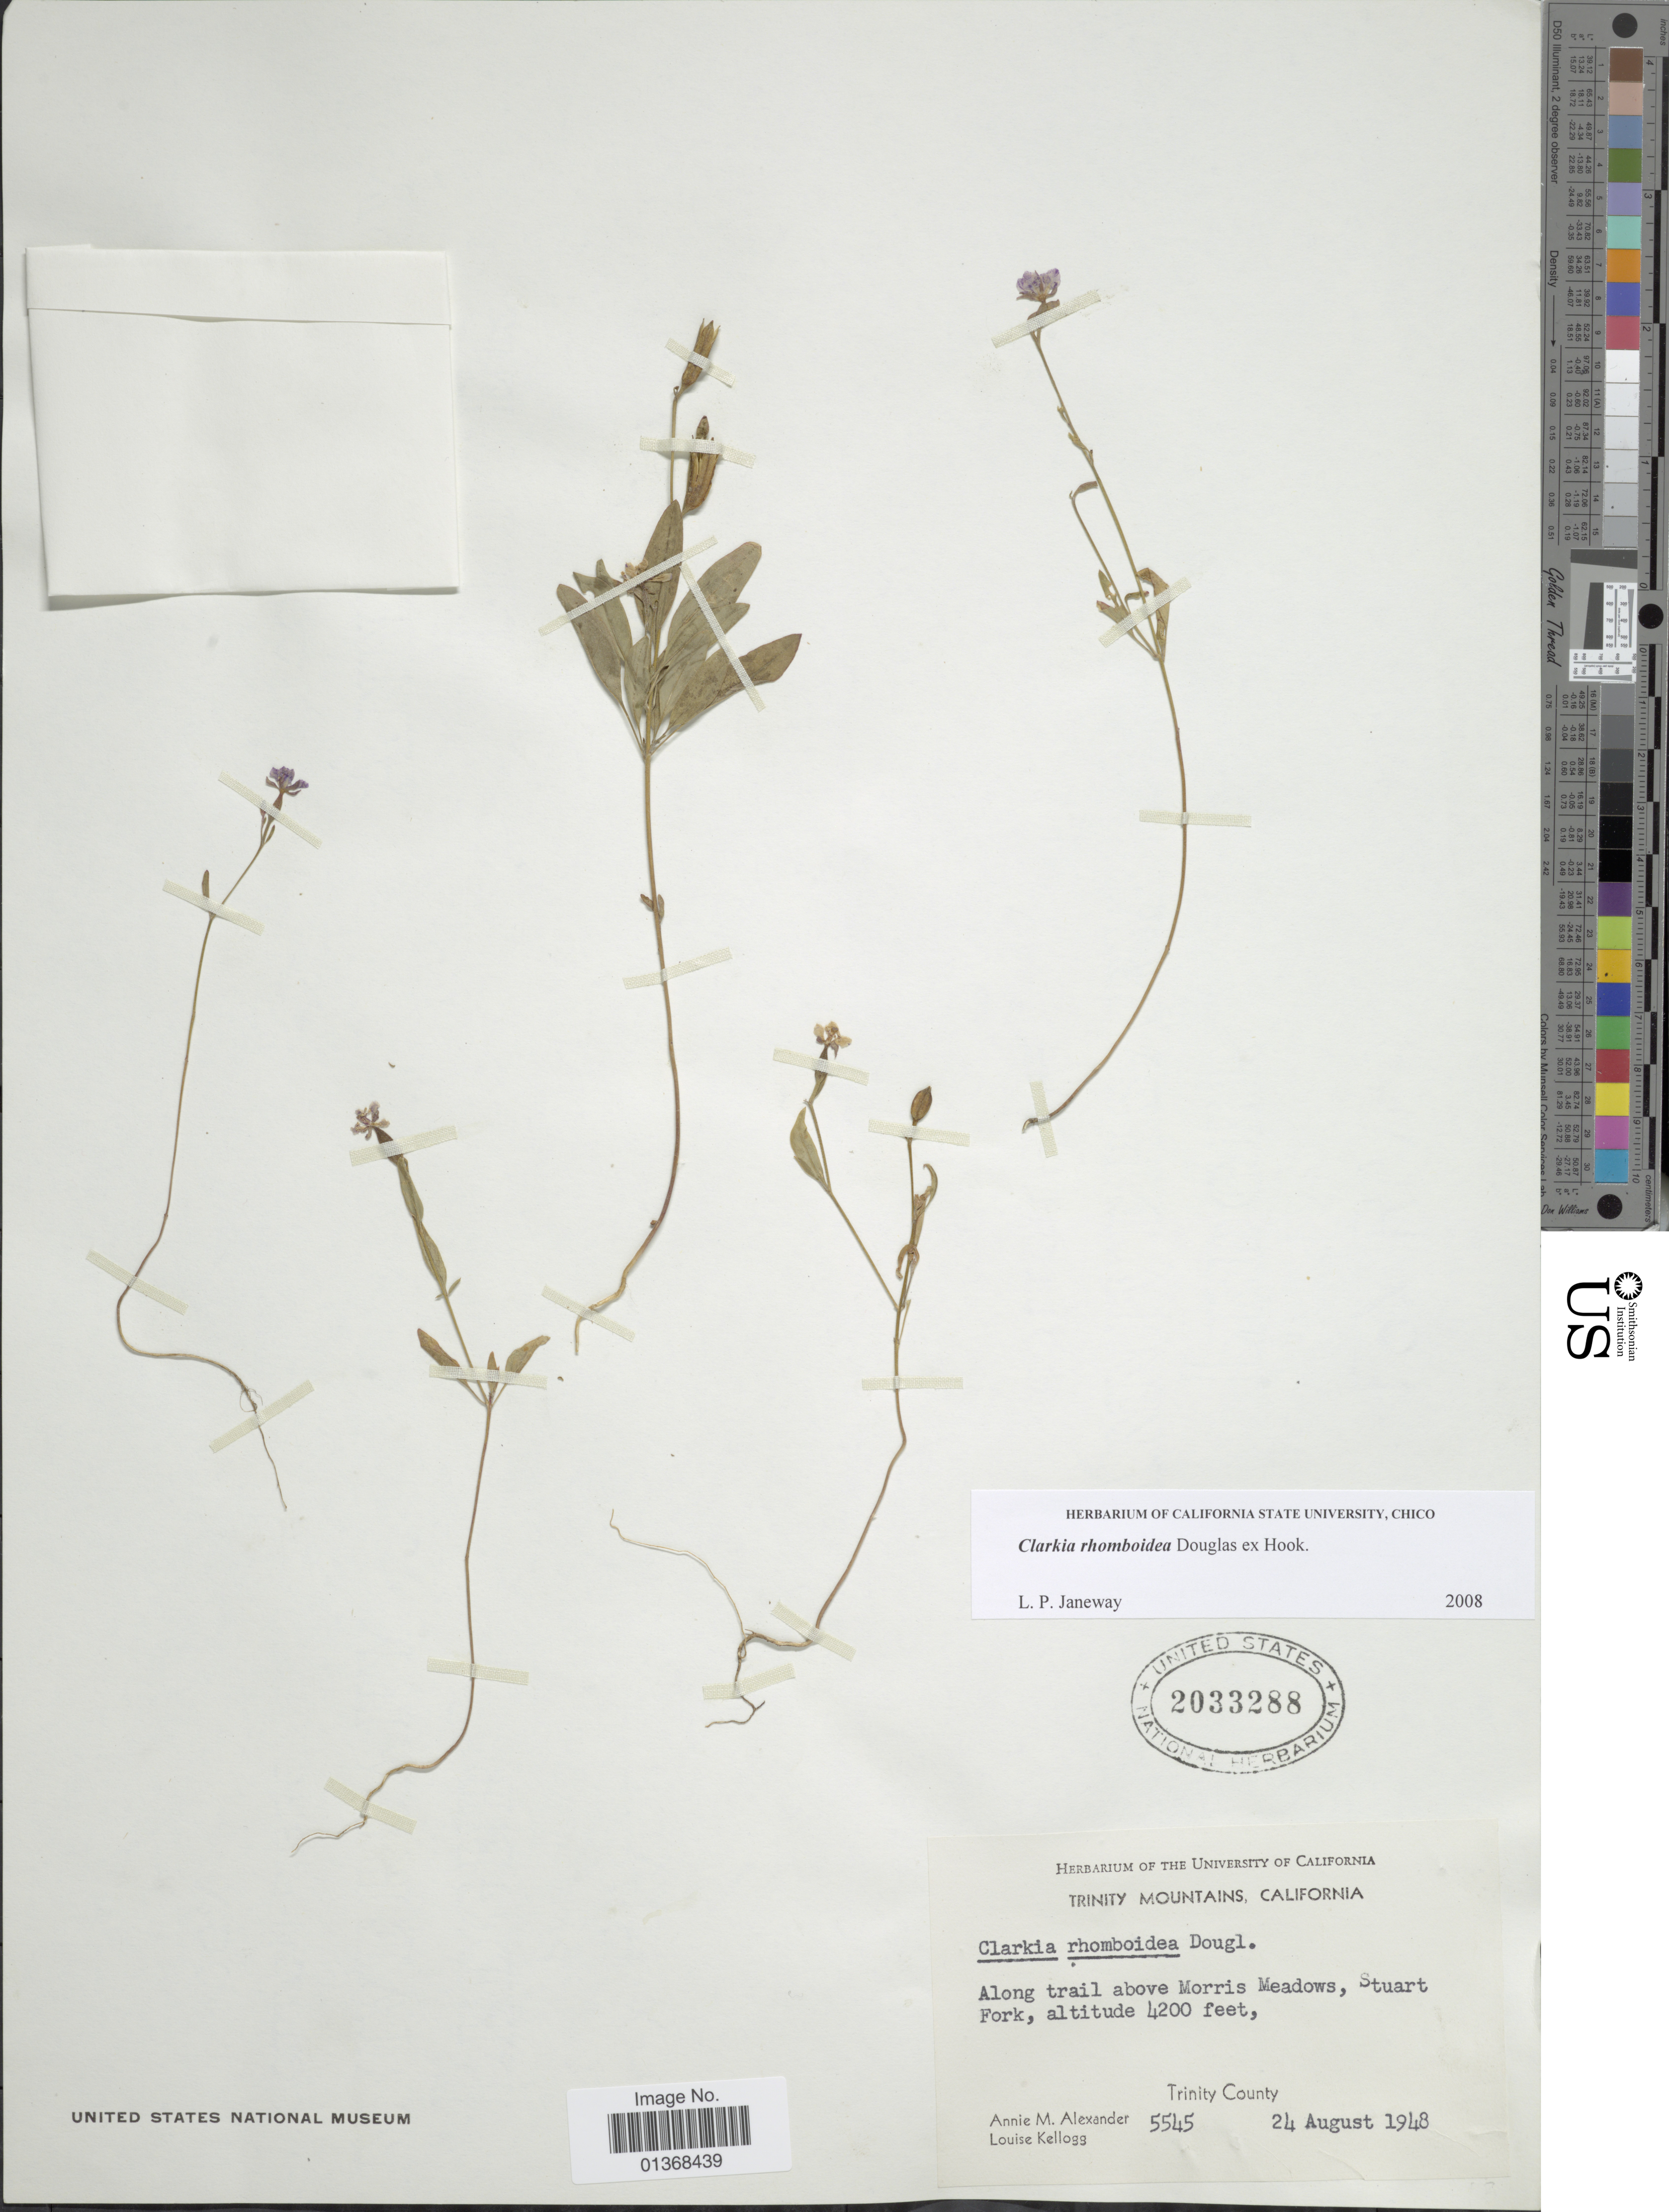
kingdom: Plantae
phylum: Tracheophyta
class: Magnoliopsida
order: Myrtales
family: Onagraceae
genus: Clarkia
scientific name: Clarkia rhomboidea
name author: Douglas ex Hook.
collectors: A. M. Alexander & L. Kellogg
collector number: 5545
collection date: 1948-08-24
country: United States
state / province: California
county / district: Trinity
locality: Trinity Mountains, Along trail above Morris Meadows, Stuart Fork, Trinity County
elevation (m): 1280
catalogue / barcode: US 2033288